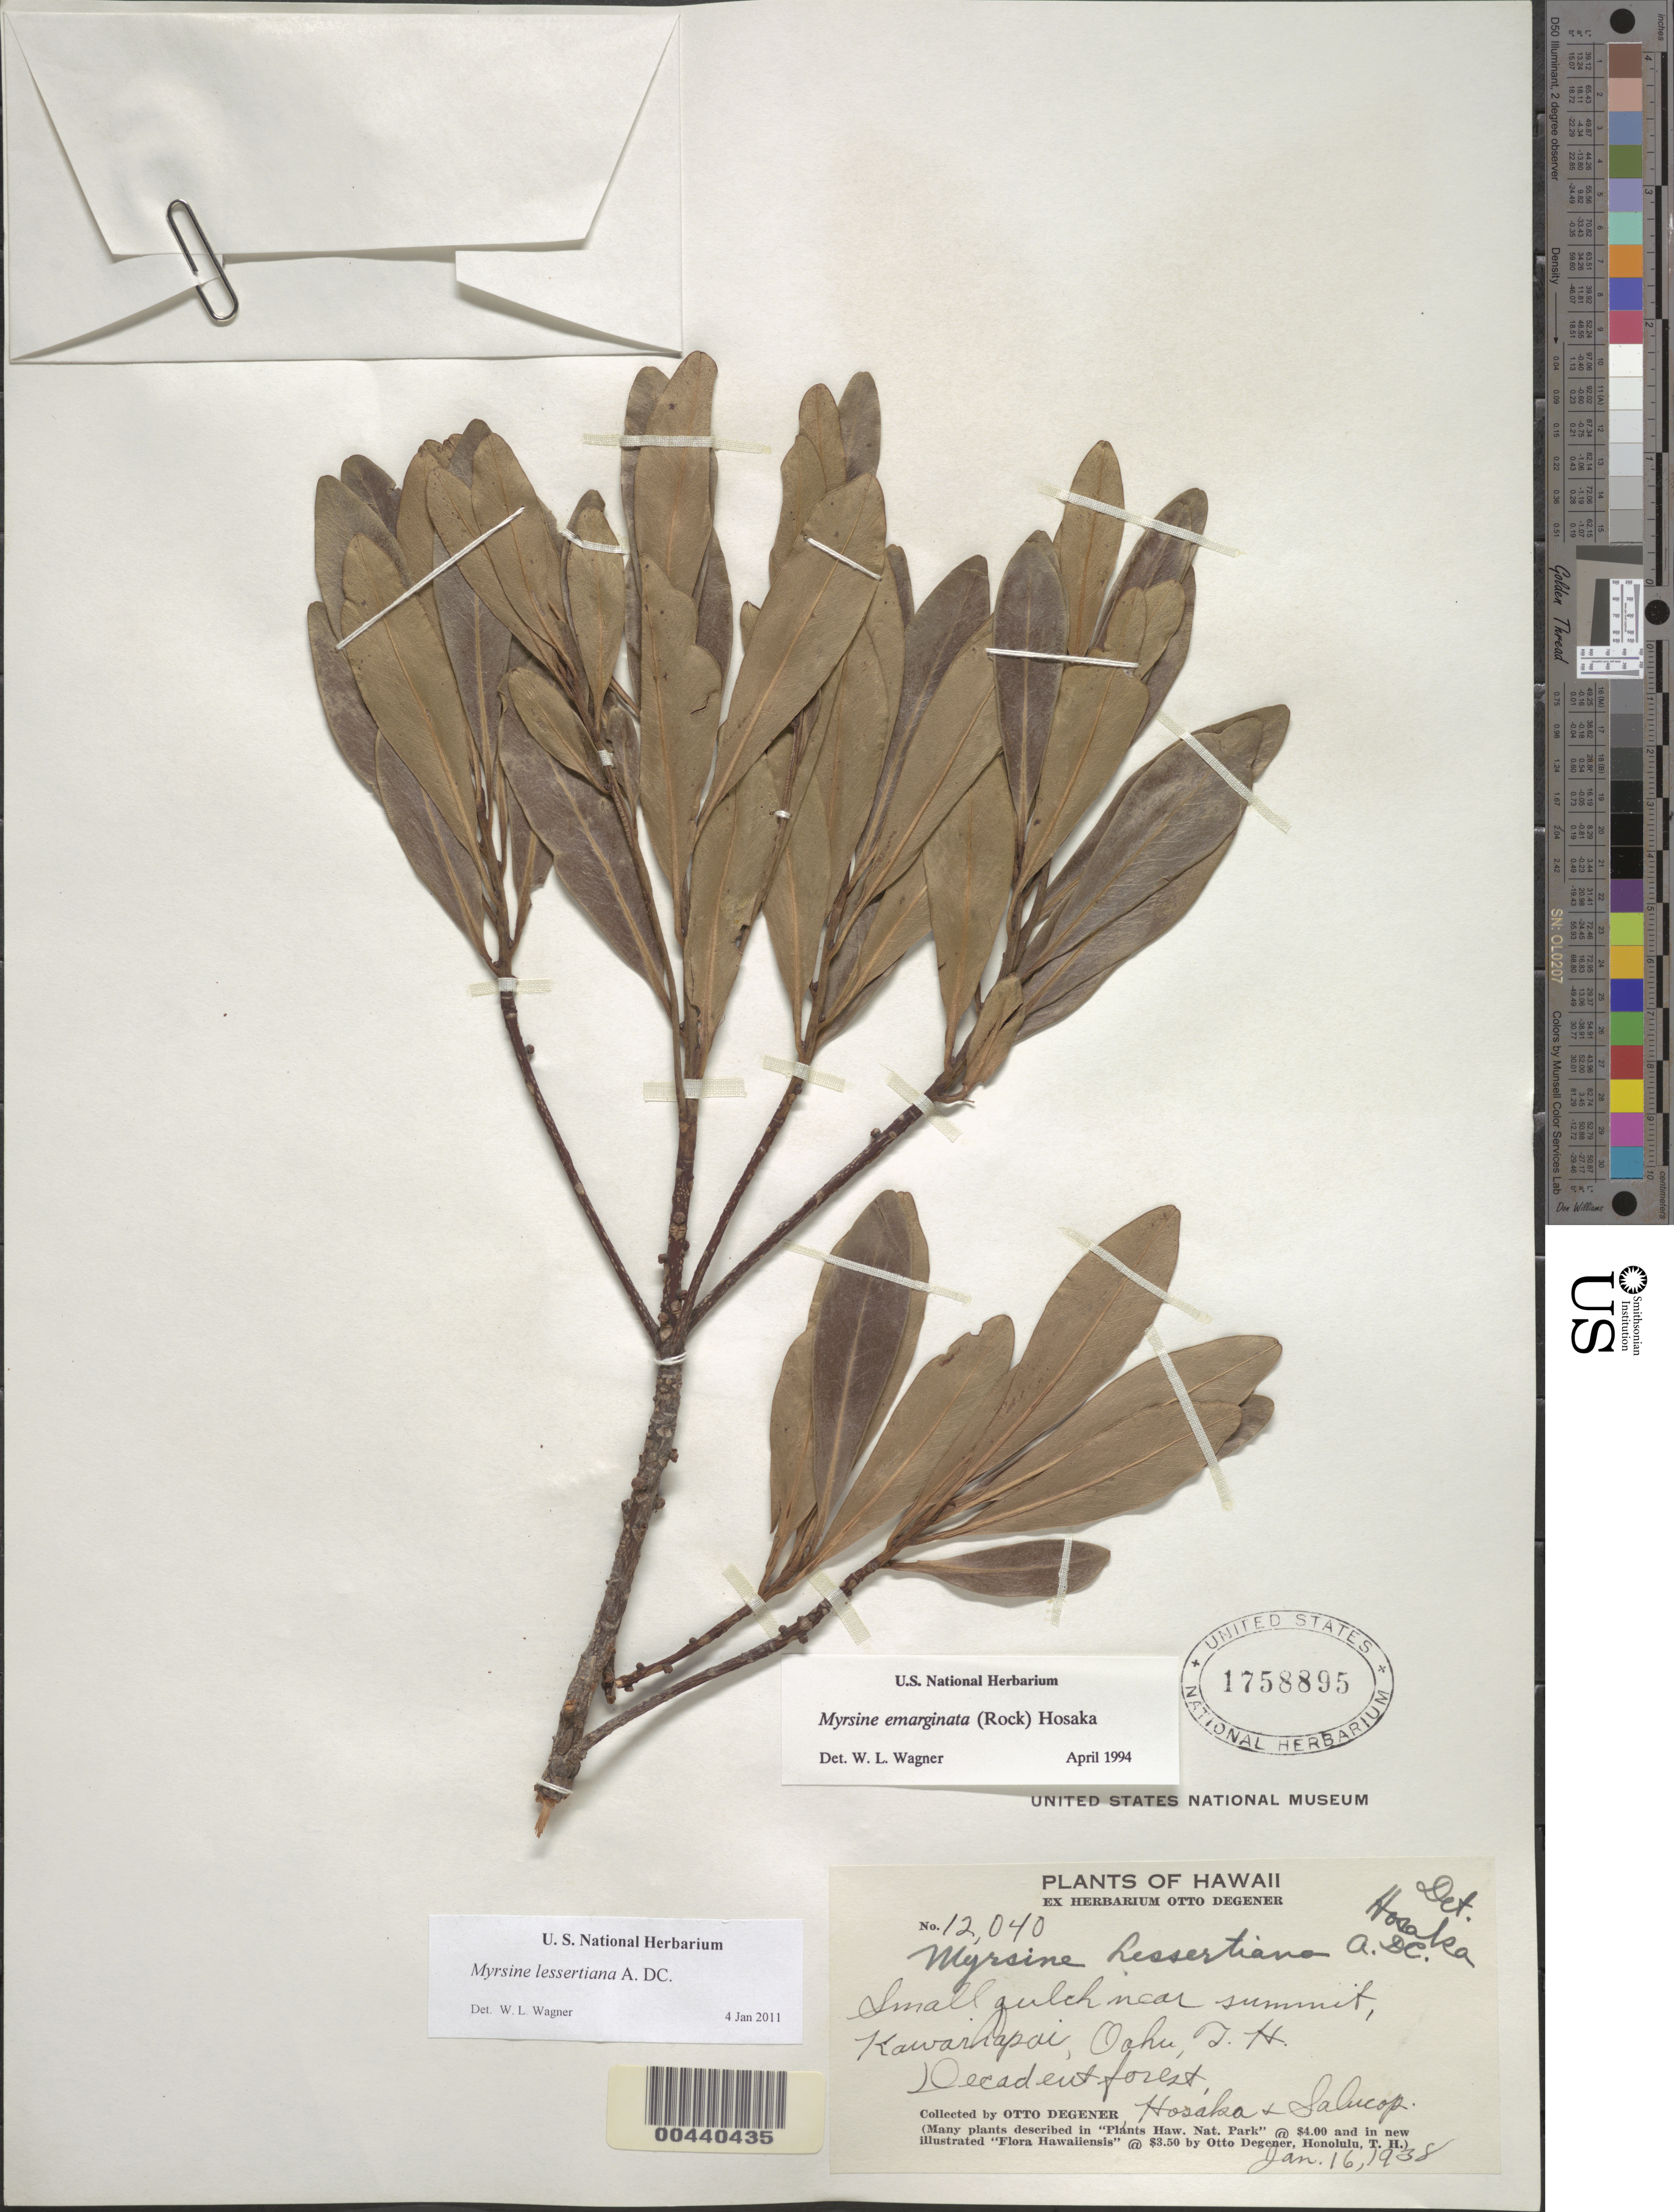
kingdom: Plantae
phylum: Tracheophyta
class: Magnoliopsida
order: Ericales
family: Primulaceae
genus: Myrsine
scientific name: Myrsine lessertiana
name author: A. DC.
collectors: O. Degener, Hosaka & -- Salucop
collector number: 12040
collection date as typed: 16 Jan 1938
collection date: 1938-01-16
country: United States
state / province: Hawaii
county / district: Honolulu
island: Oahu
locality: Small gulch near summit, Kawaihapai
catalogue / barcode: US 1758895